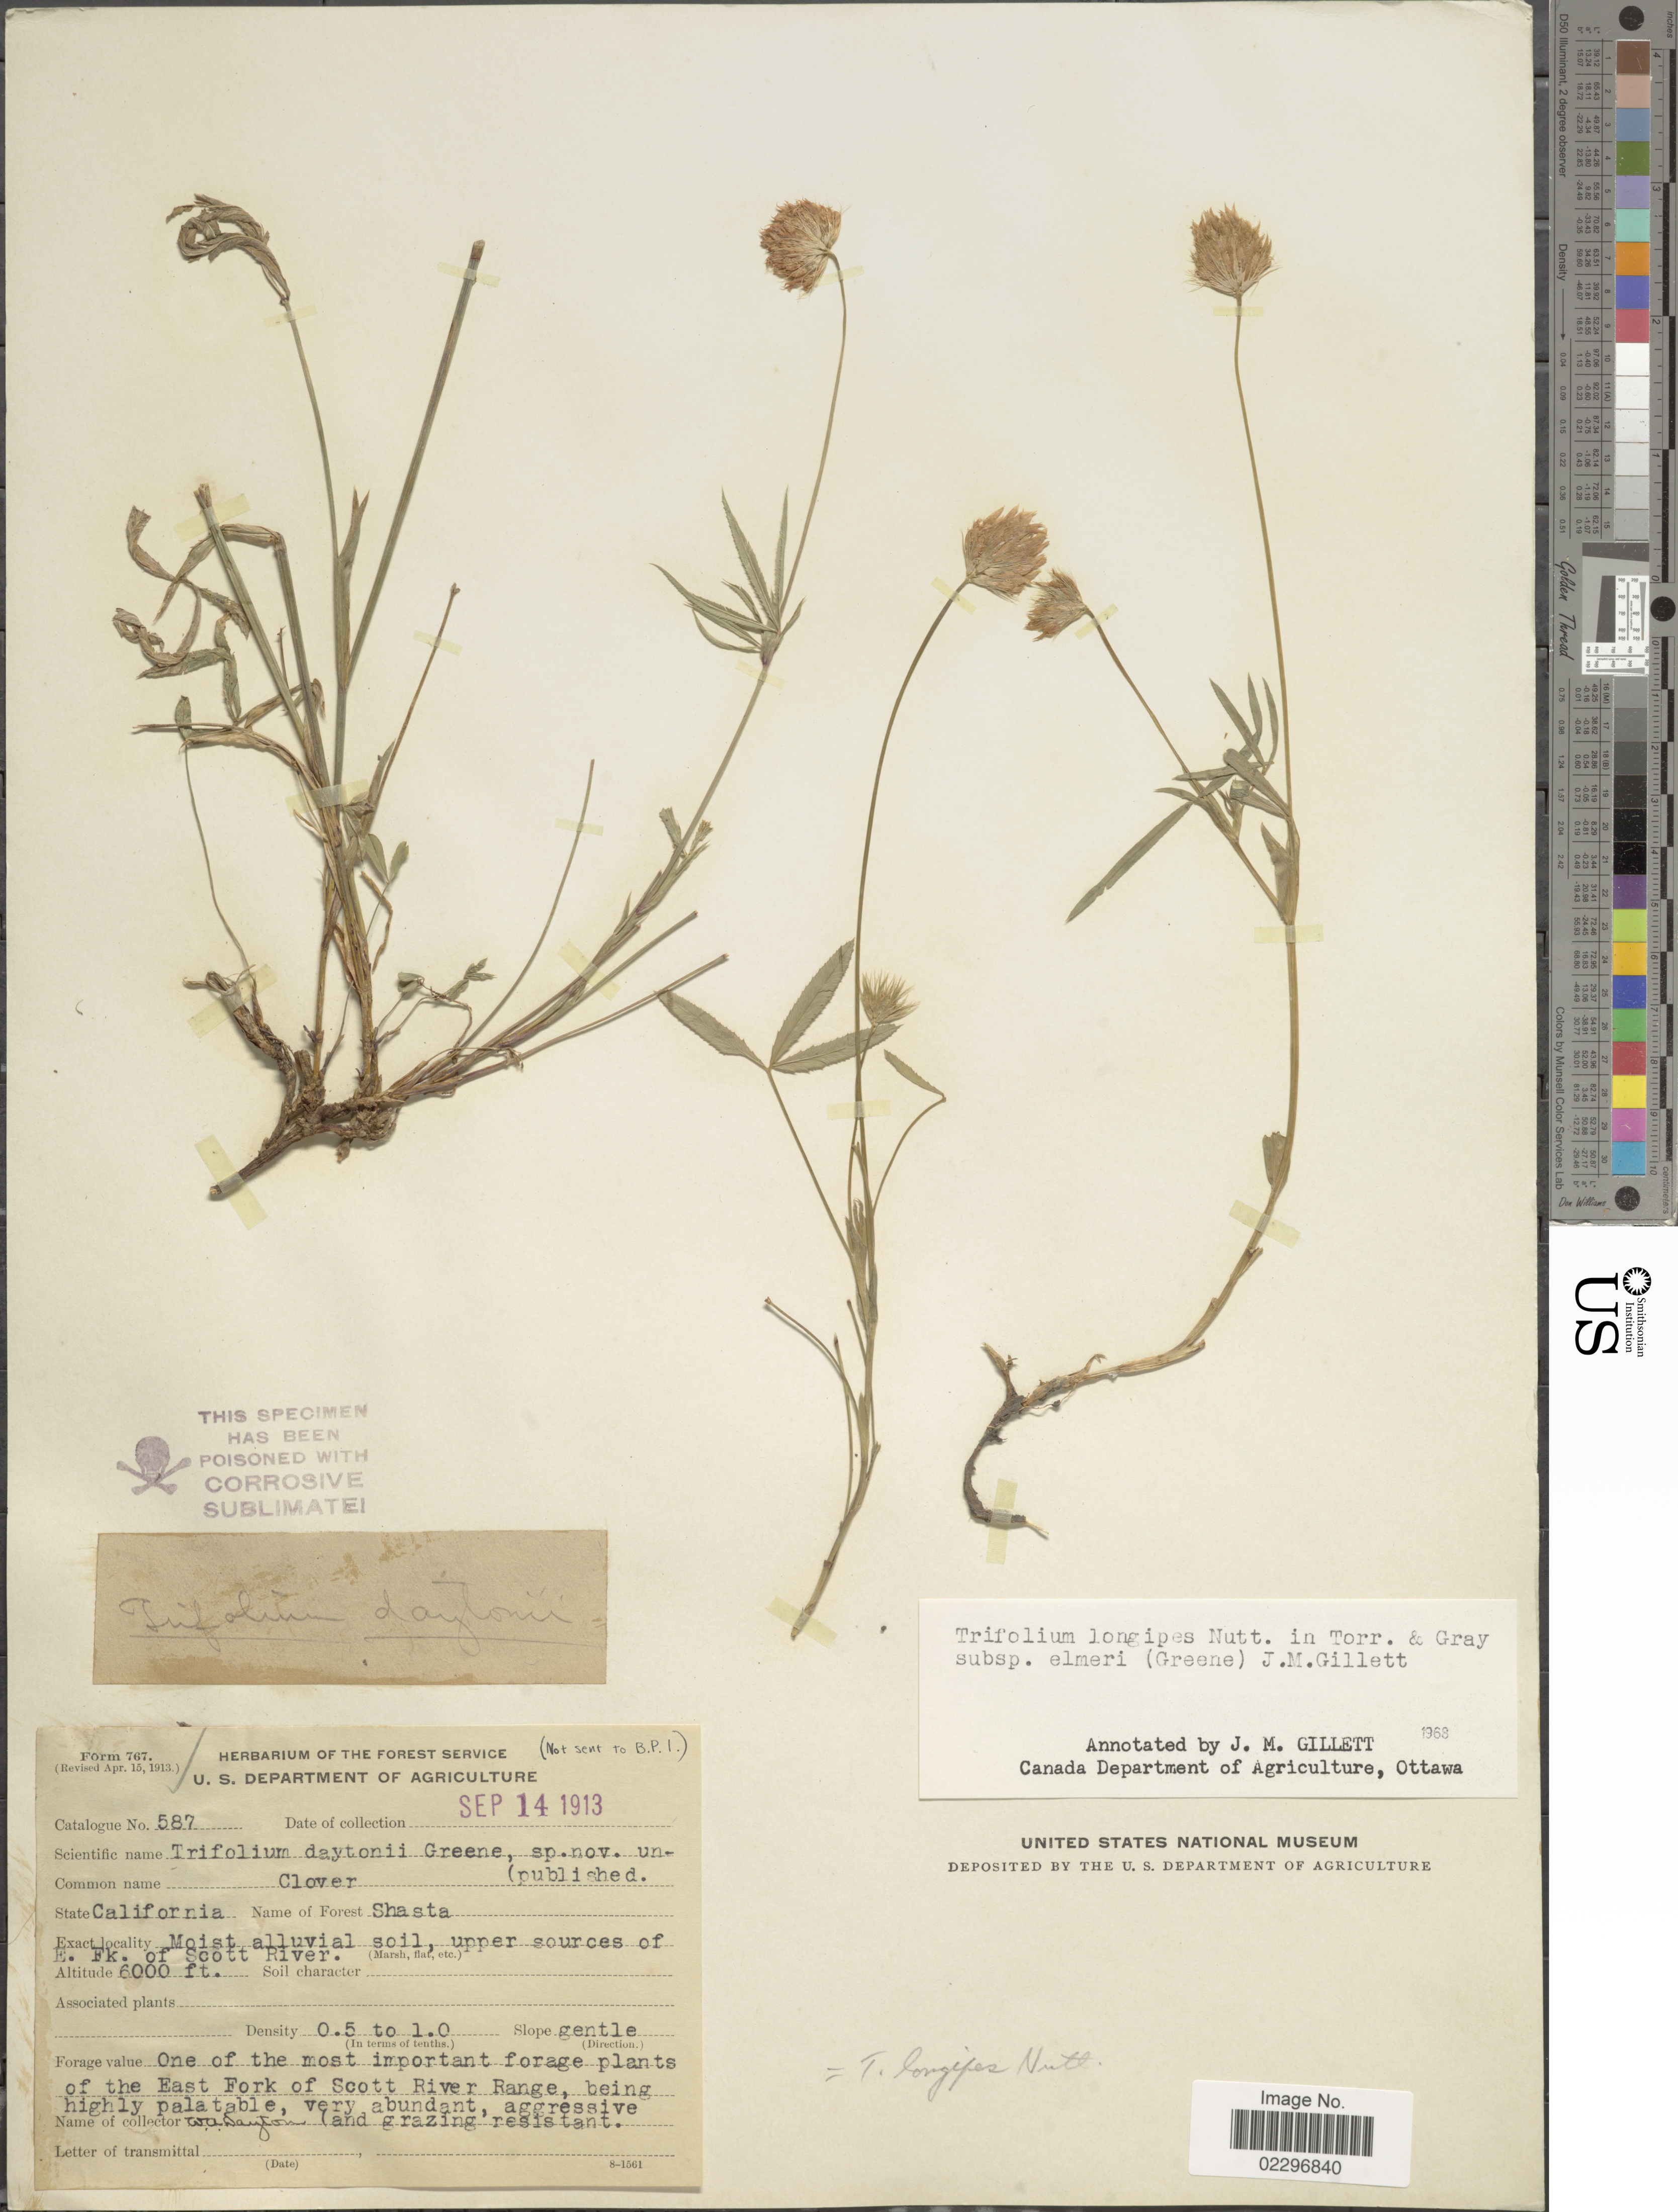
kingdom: Plantae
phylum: Tracheophyta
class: Magnoliopsida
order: Fabales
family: Fabaceae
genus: Trifolium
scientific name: Trifolium longipes subsp. elmeri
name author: (Greene) J.M. Gillett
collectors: W. Dayton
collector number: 587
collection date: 1913-09-14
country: United States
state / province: California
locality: Shasta, Moist alluvial soil, upper sources of E. Fk of Scott River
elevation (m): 1829